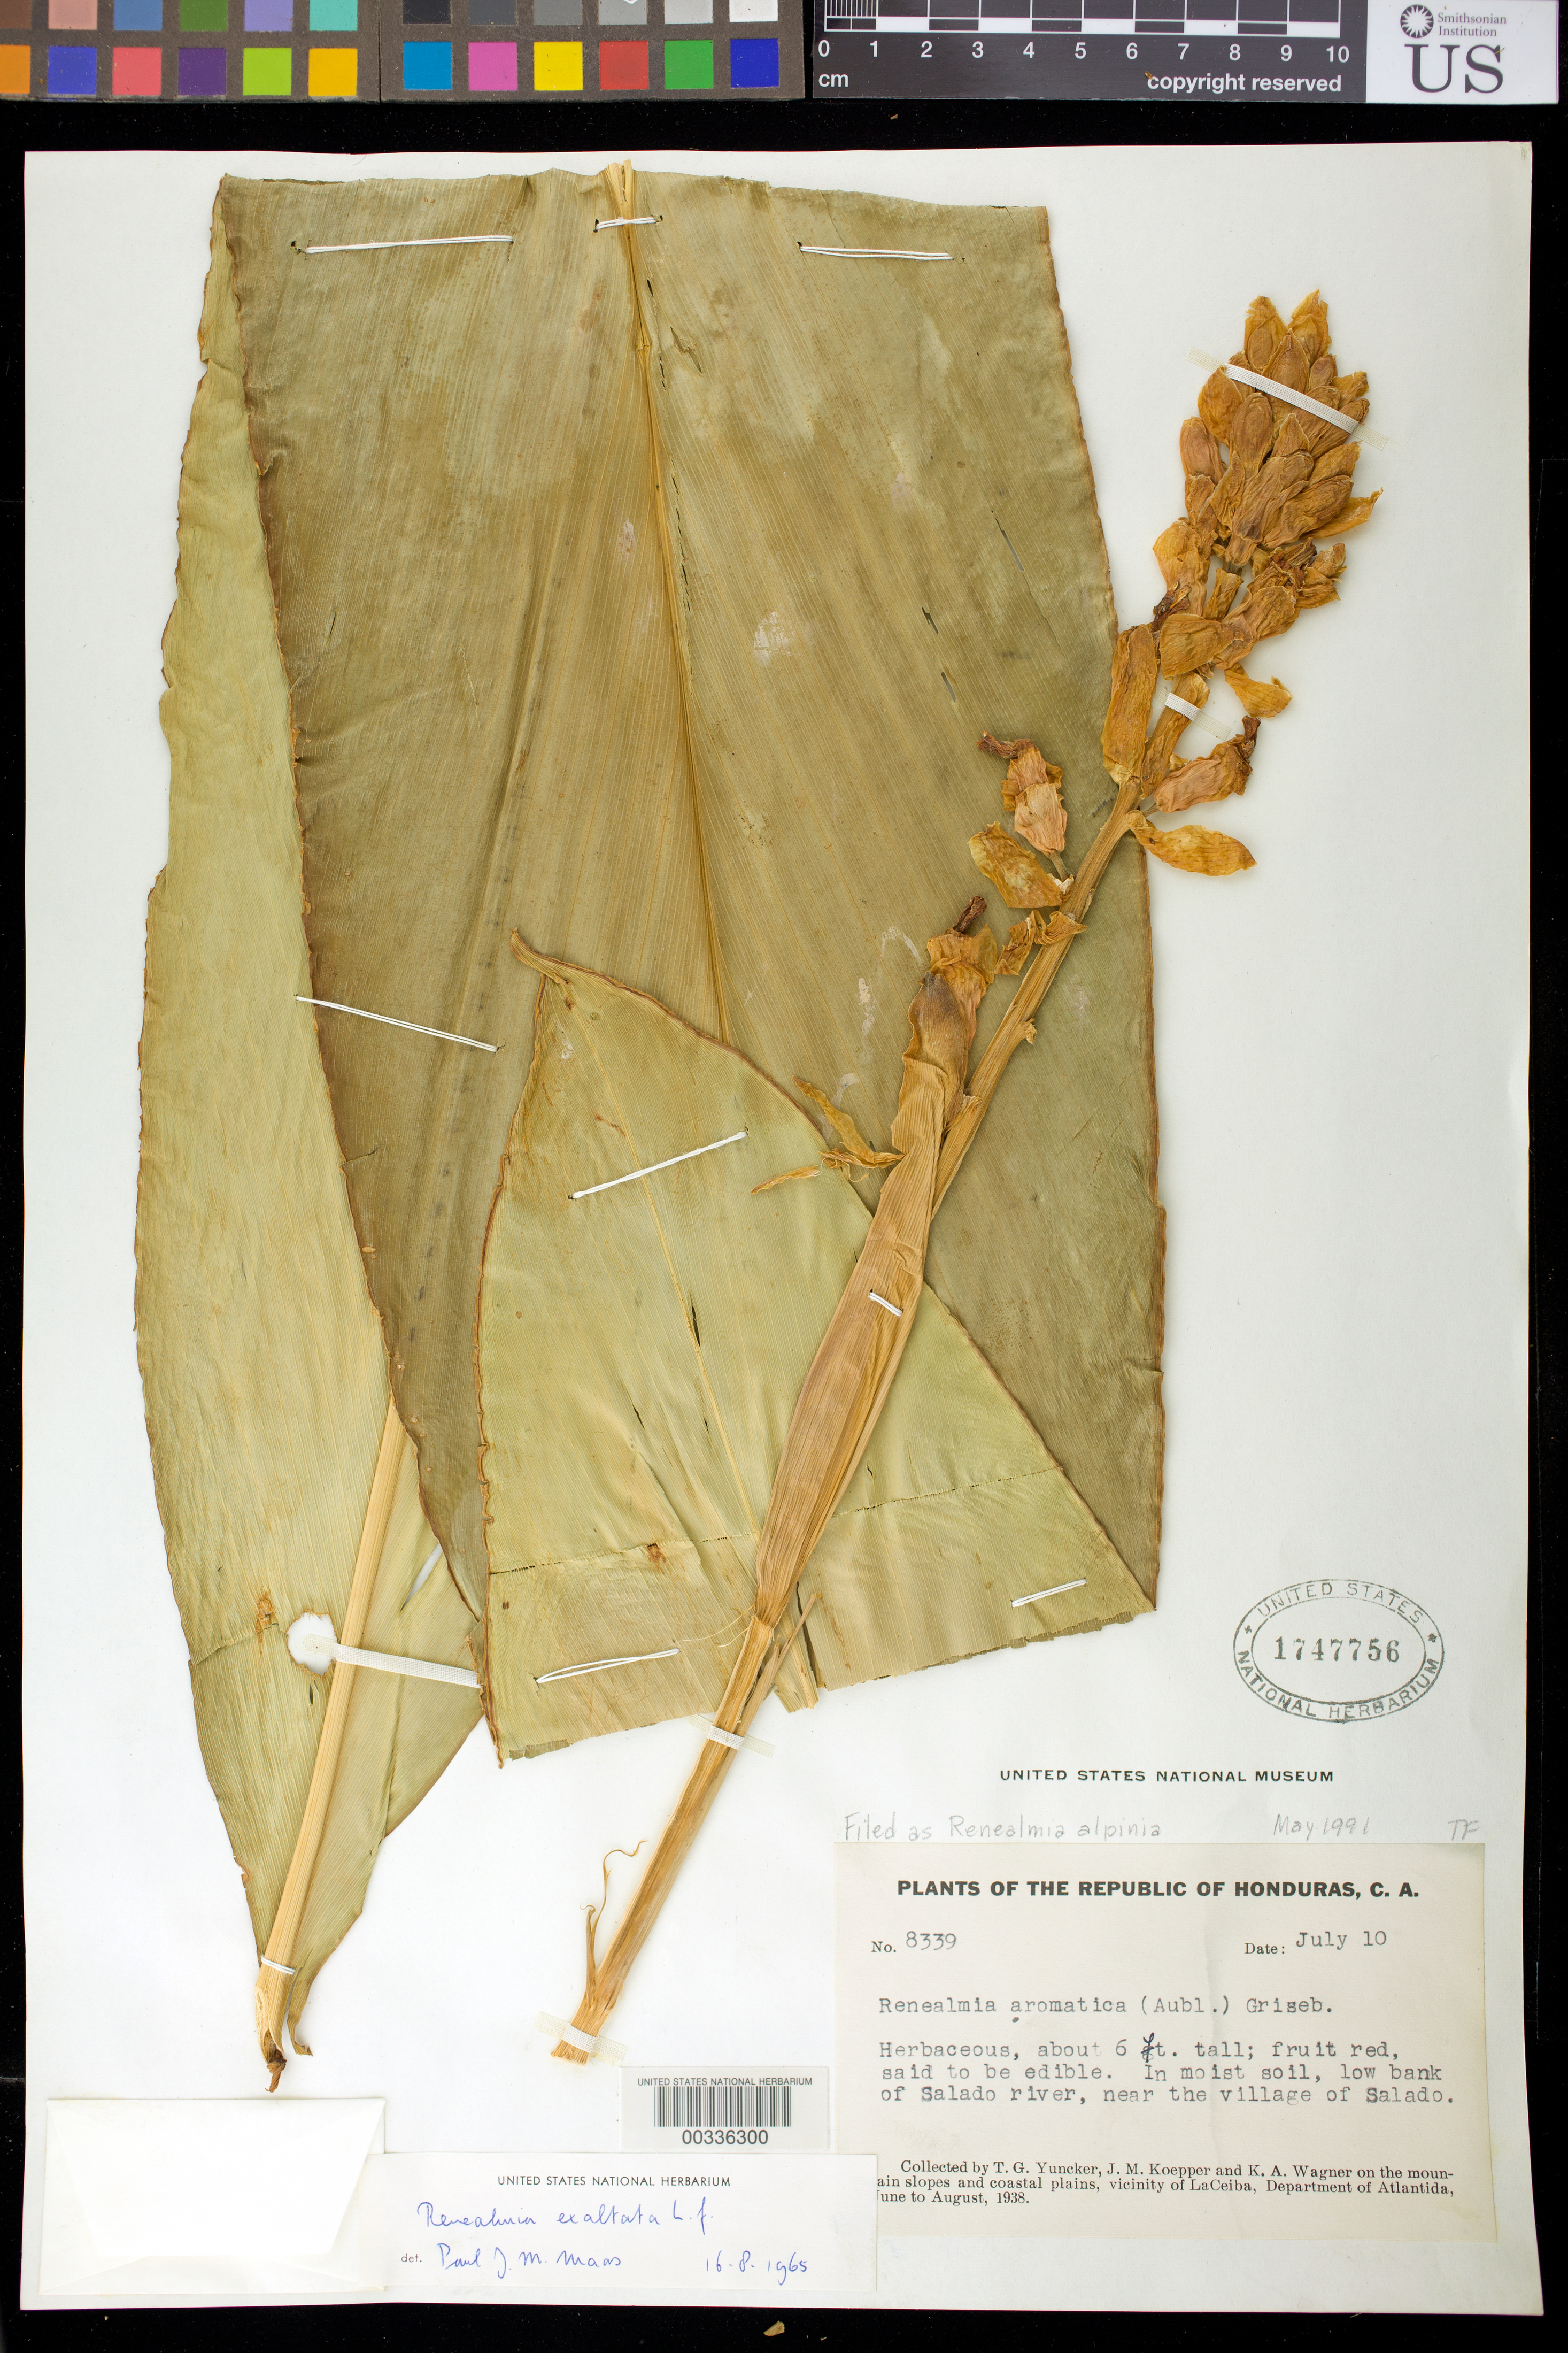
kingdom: Plantae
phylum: Tracheophyta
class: Liliopsida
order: Zingiberales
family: Zingiberaceae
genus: Renealmia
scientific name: Renealmia alpinia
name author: (Rottb.) Maas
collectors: T. G. Yuncker, J. M. Koepper & K. A. Wagner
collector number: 8339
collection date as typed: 10 Jul 1938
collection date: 1938-07-10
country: Honduras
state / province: Atlántida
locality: Low bank of Salado River, near village of Salado, vicinity of La Ceiba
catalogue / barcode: US 1747756